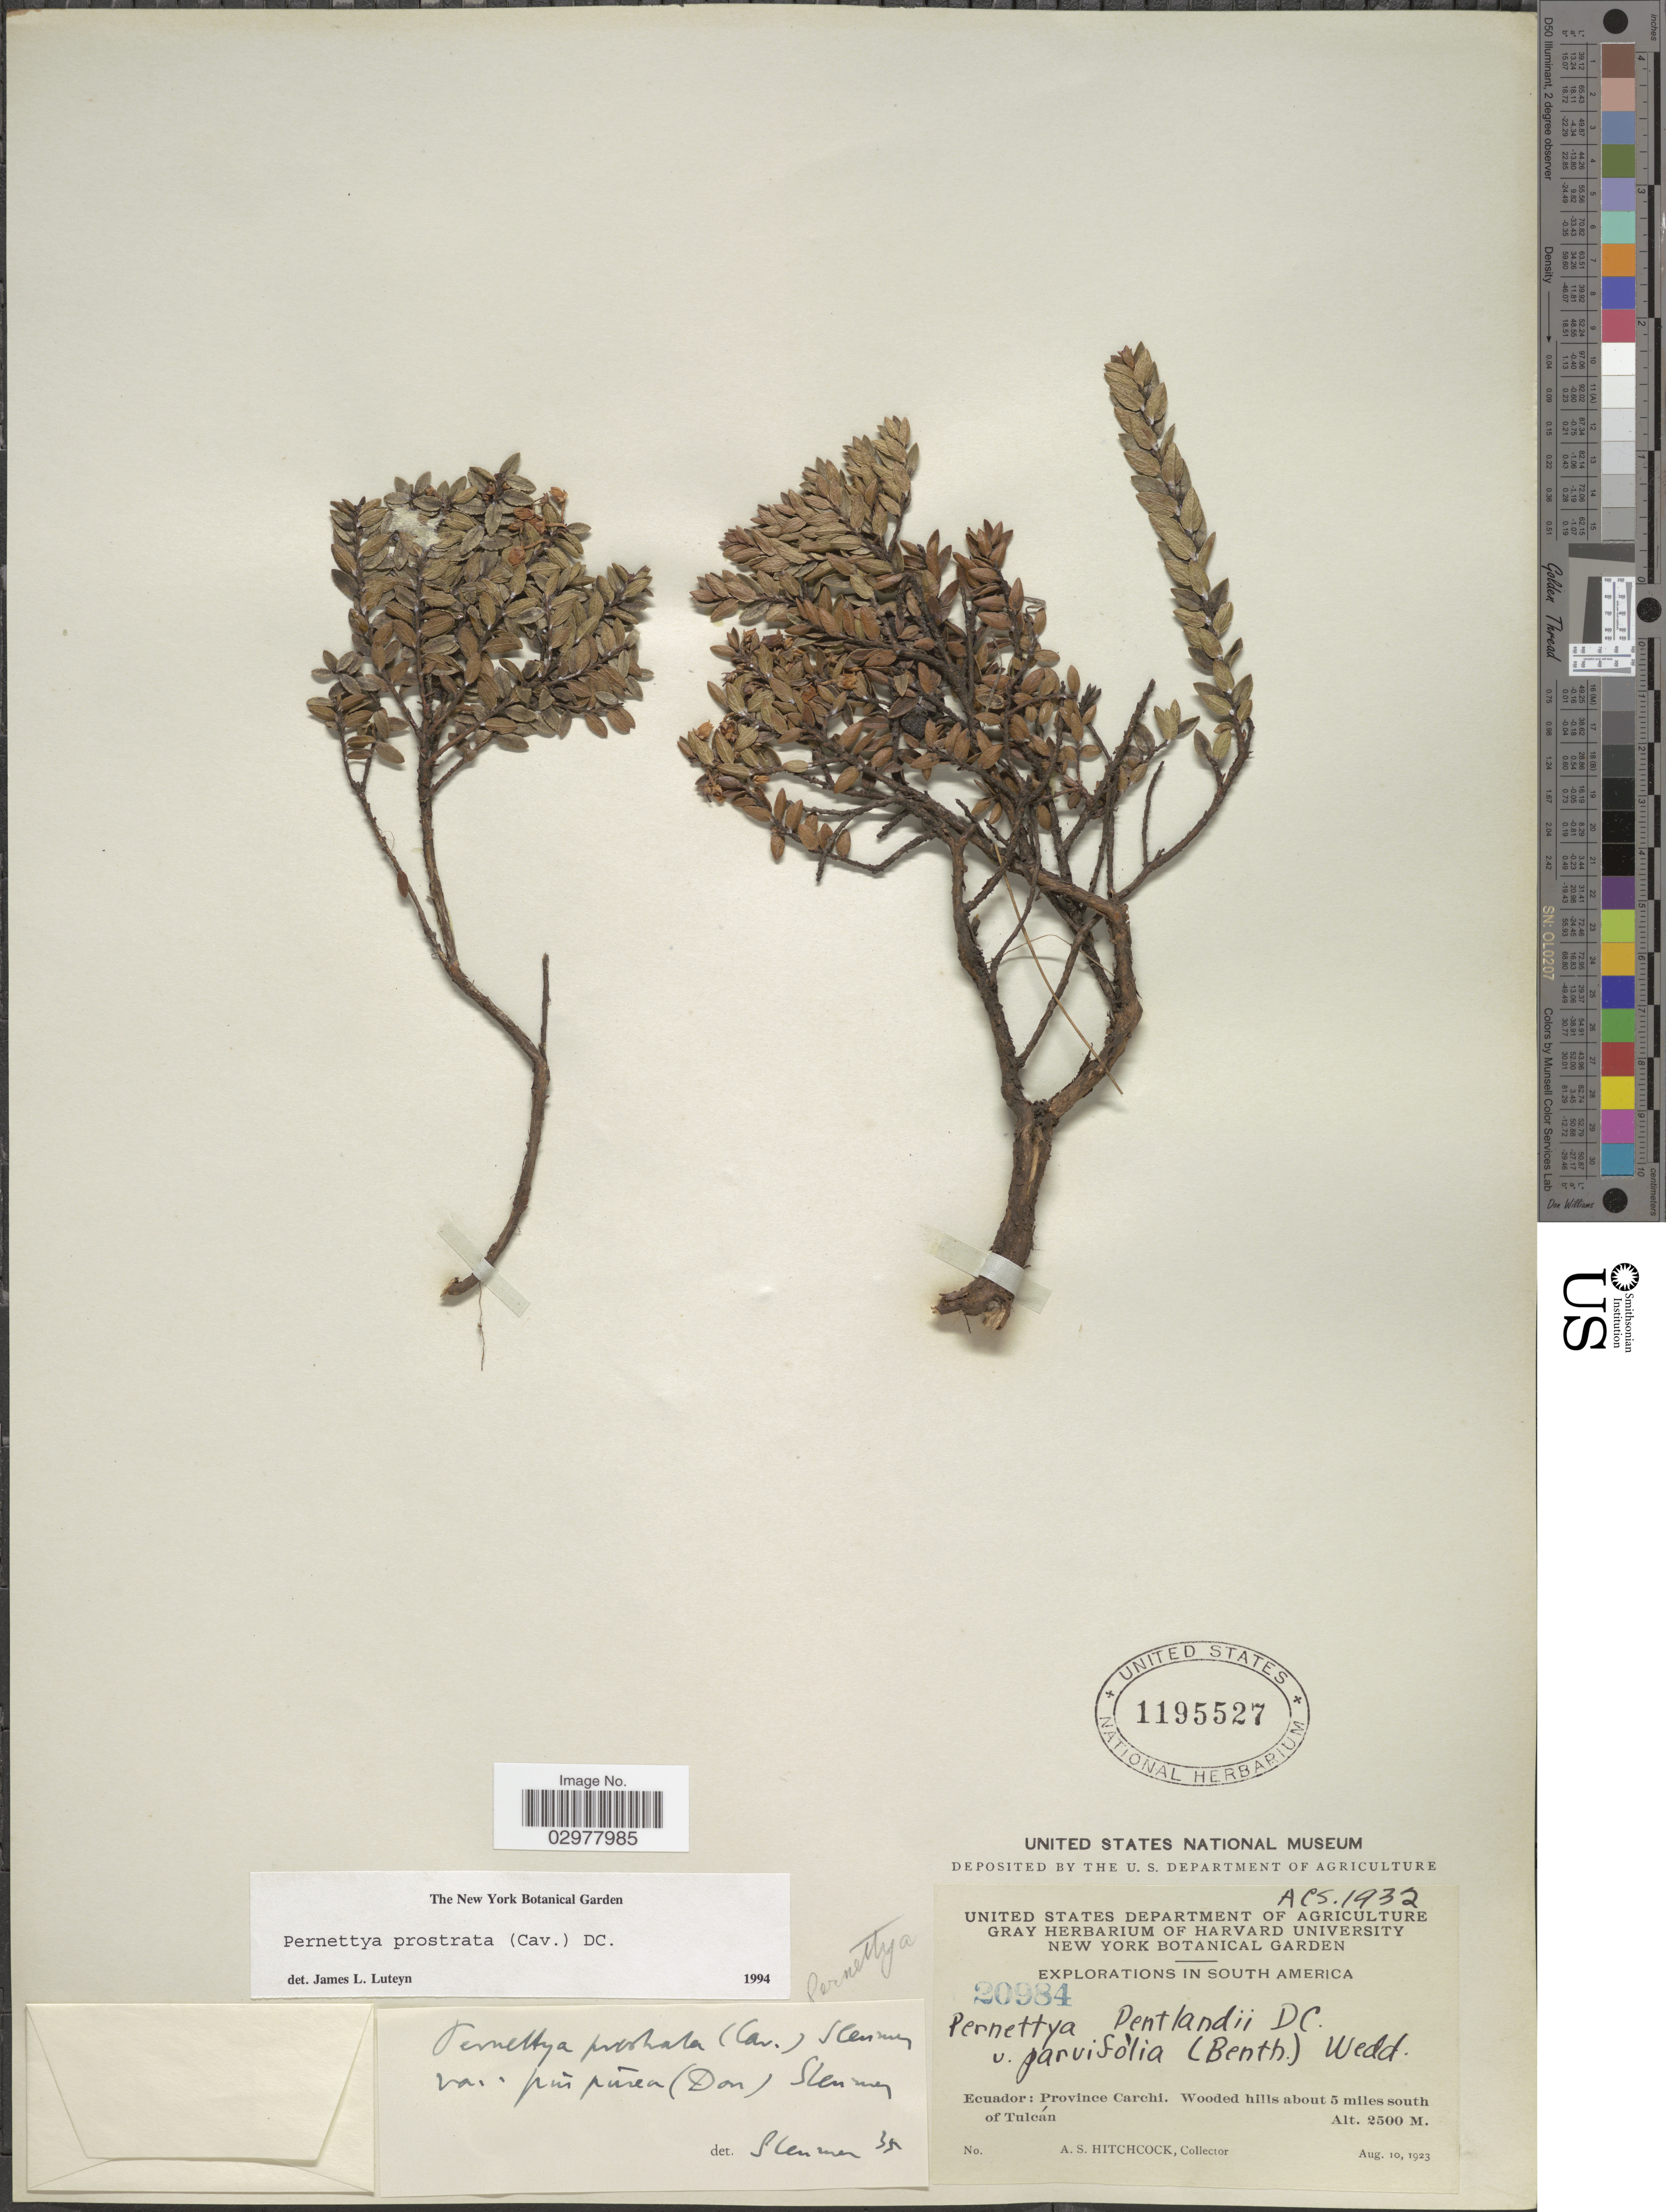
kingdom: Plantae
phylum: Tracheophyta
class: Magnoliopsida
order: Ericales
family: Ericaceae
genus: Pernettya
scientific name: Pernettya prostrata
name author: (Cav.) DC.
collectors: A. S. Hitchcock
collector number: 20984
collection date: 1923-08-10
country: Ecuador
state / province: Carchi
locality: Wooded hills about 5 miles south of Tulcán.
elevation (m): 2500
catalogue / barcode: US 1195527